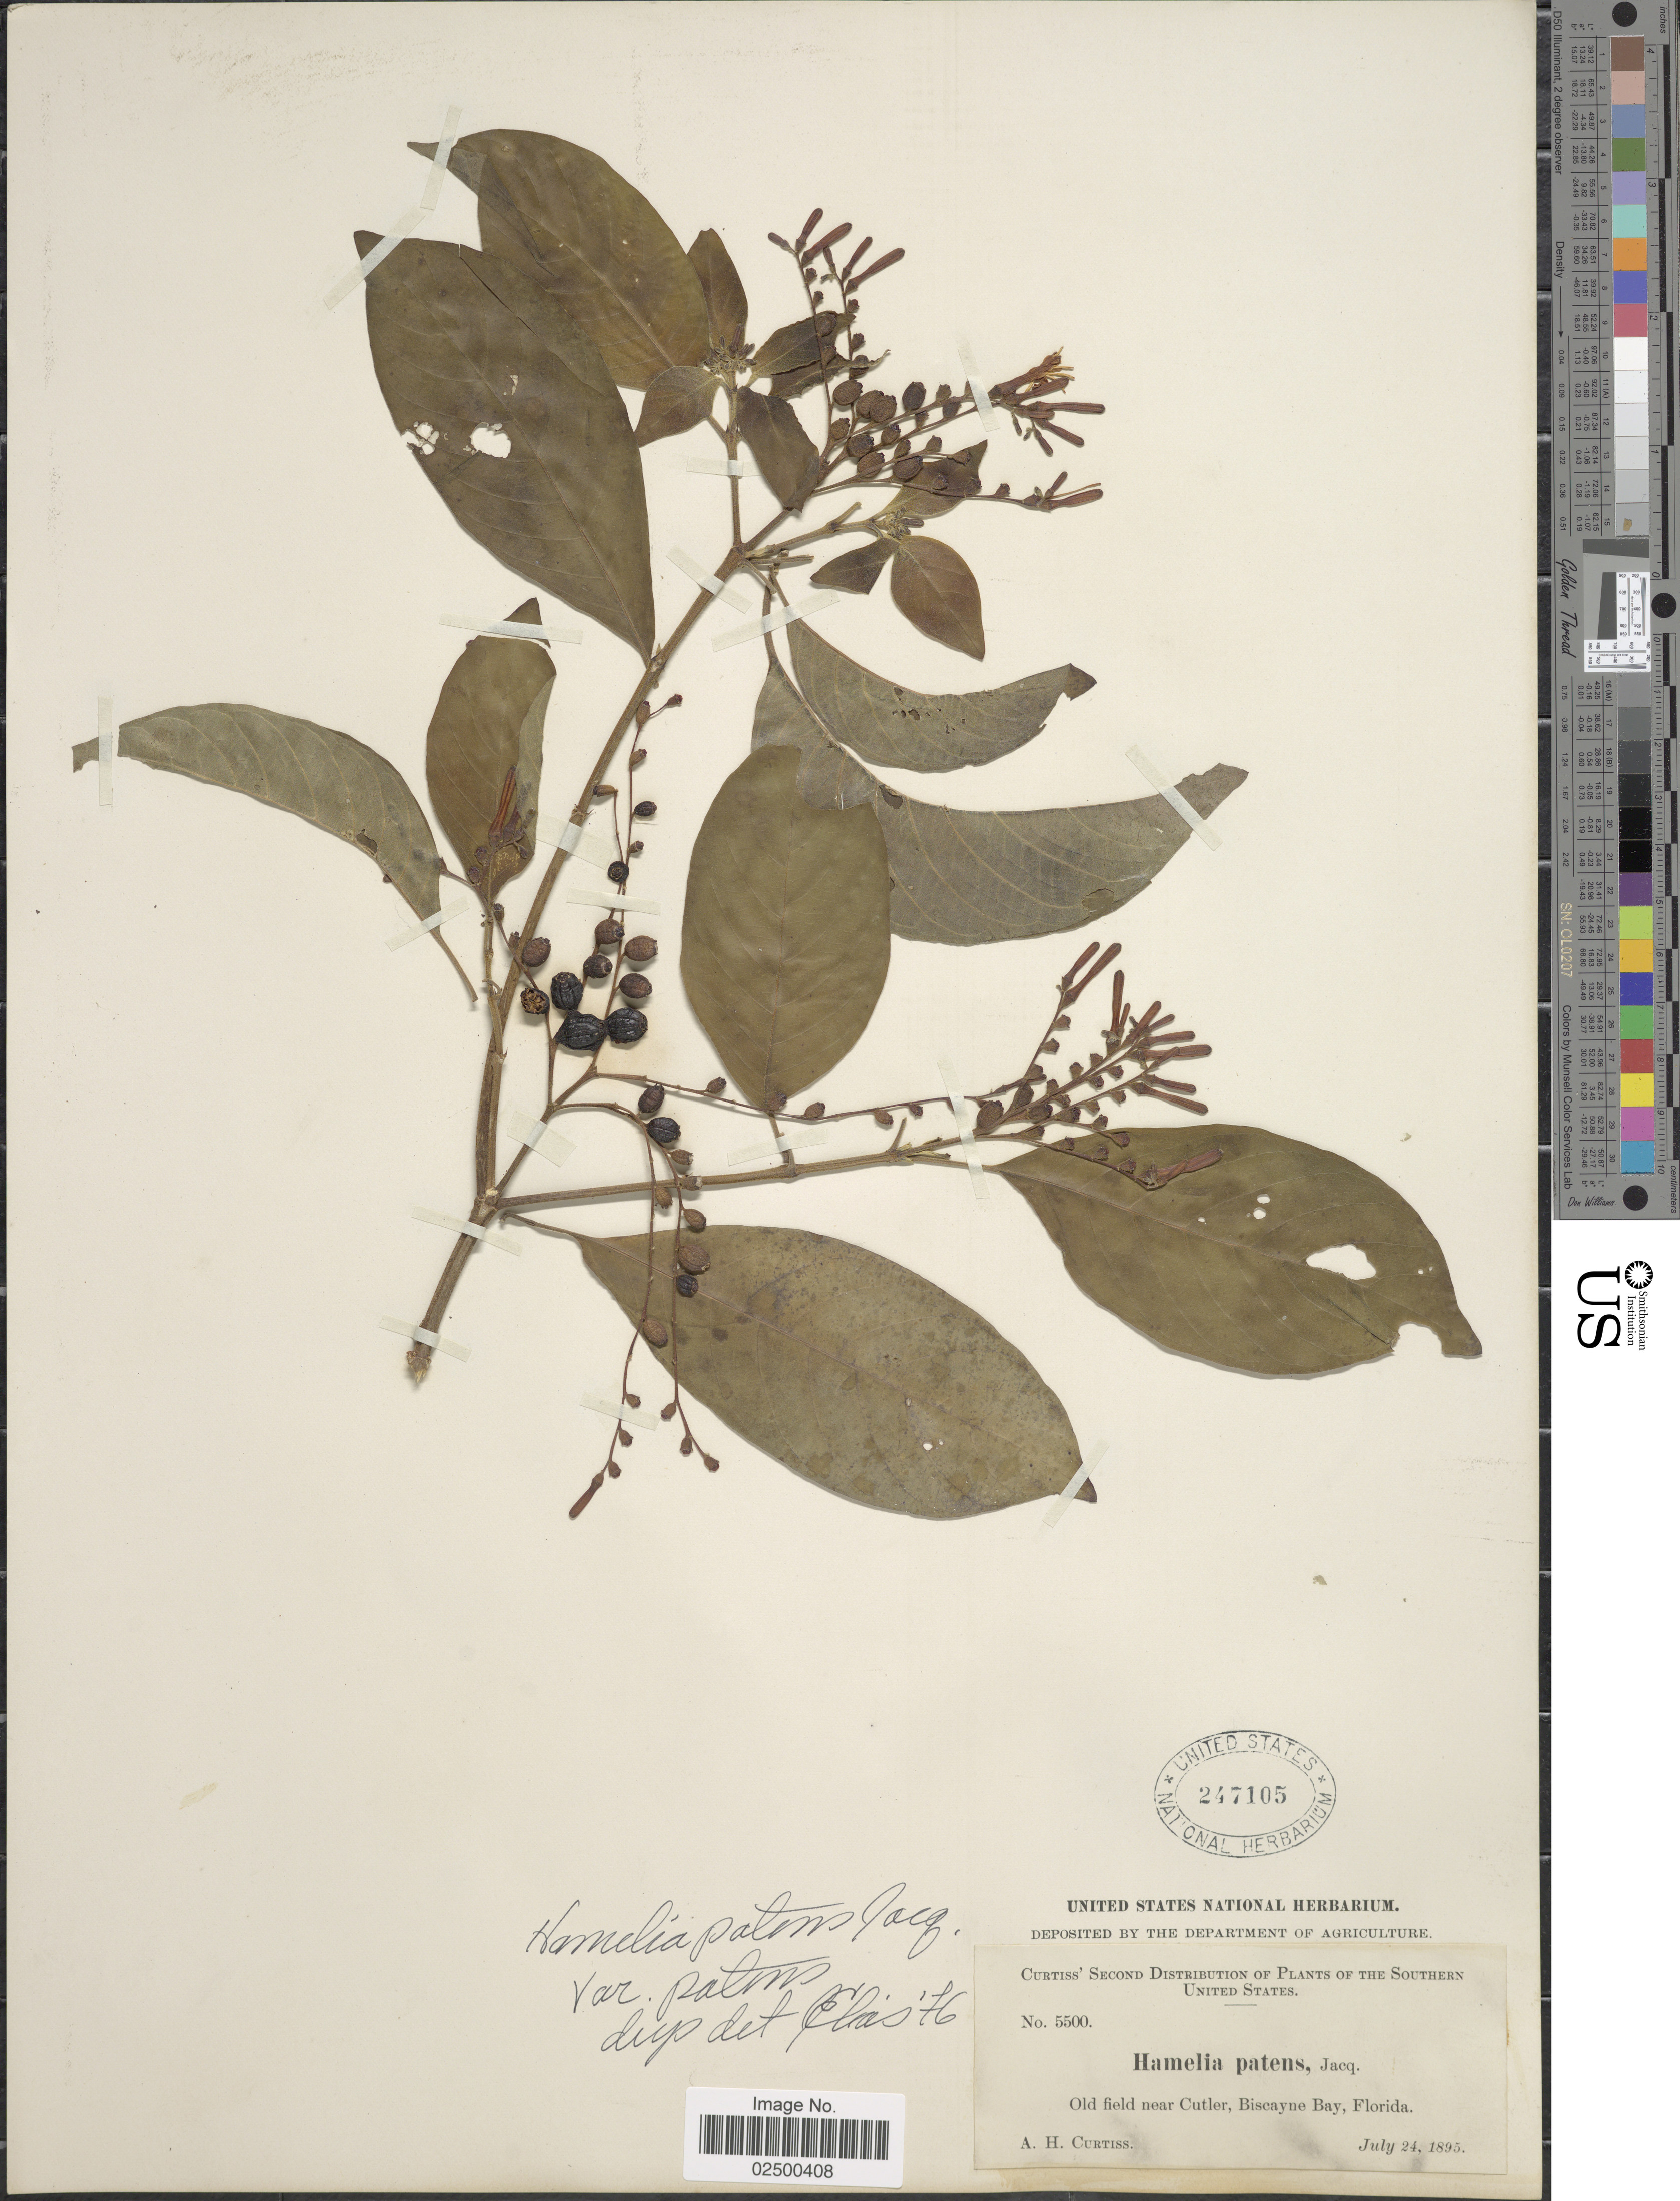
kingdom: Plantae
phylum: Tracheophyta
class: Magnoliopsida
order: Gentianales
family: Rubiaceae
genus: Hamelia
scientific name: Hamelia patens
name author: Jacq.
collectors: A. H. Curtiss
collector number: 5500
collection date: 1895-07-24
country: United States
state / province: Florida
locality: Old field near Cutler, Biscayne Bay, Florida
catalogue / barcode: US 247105